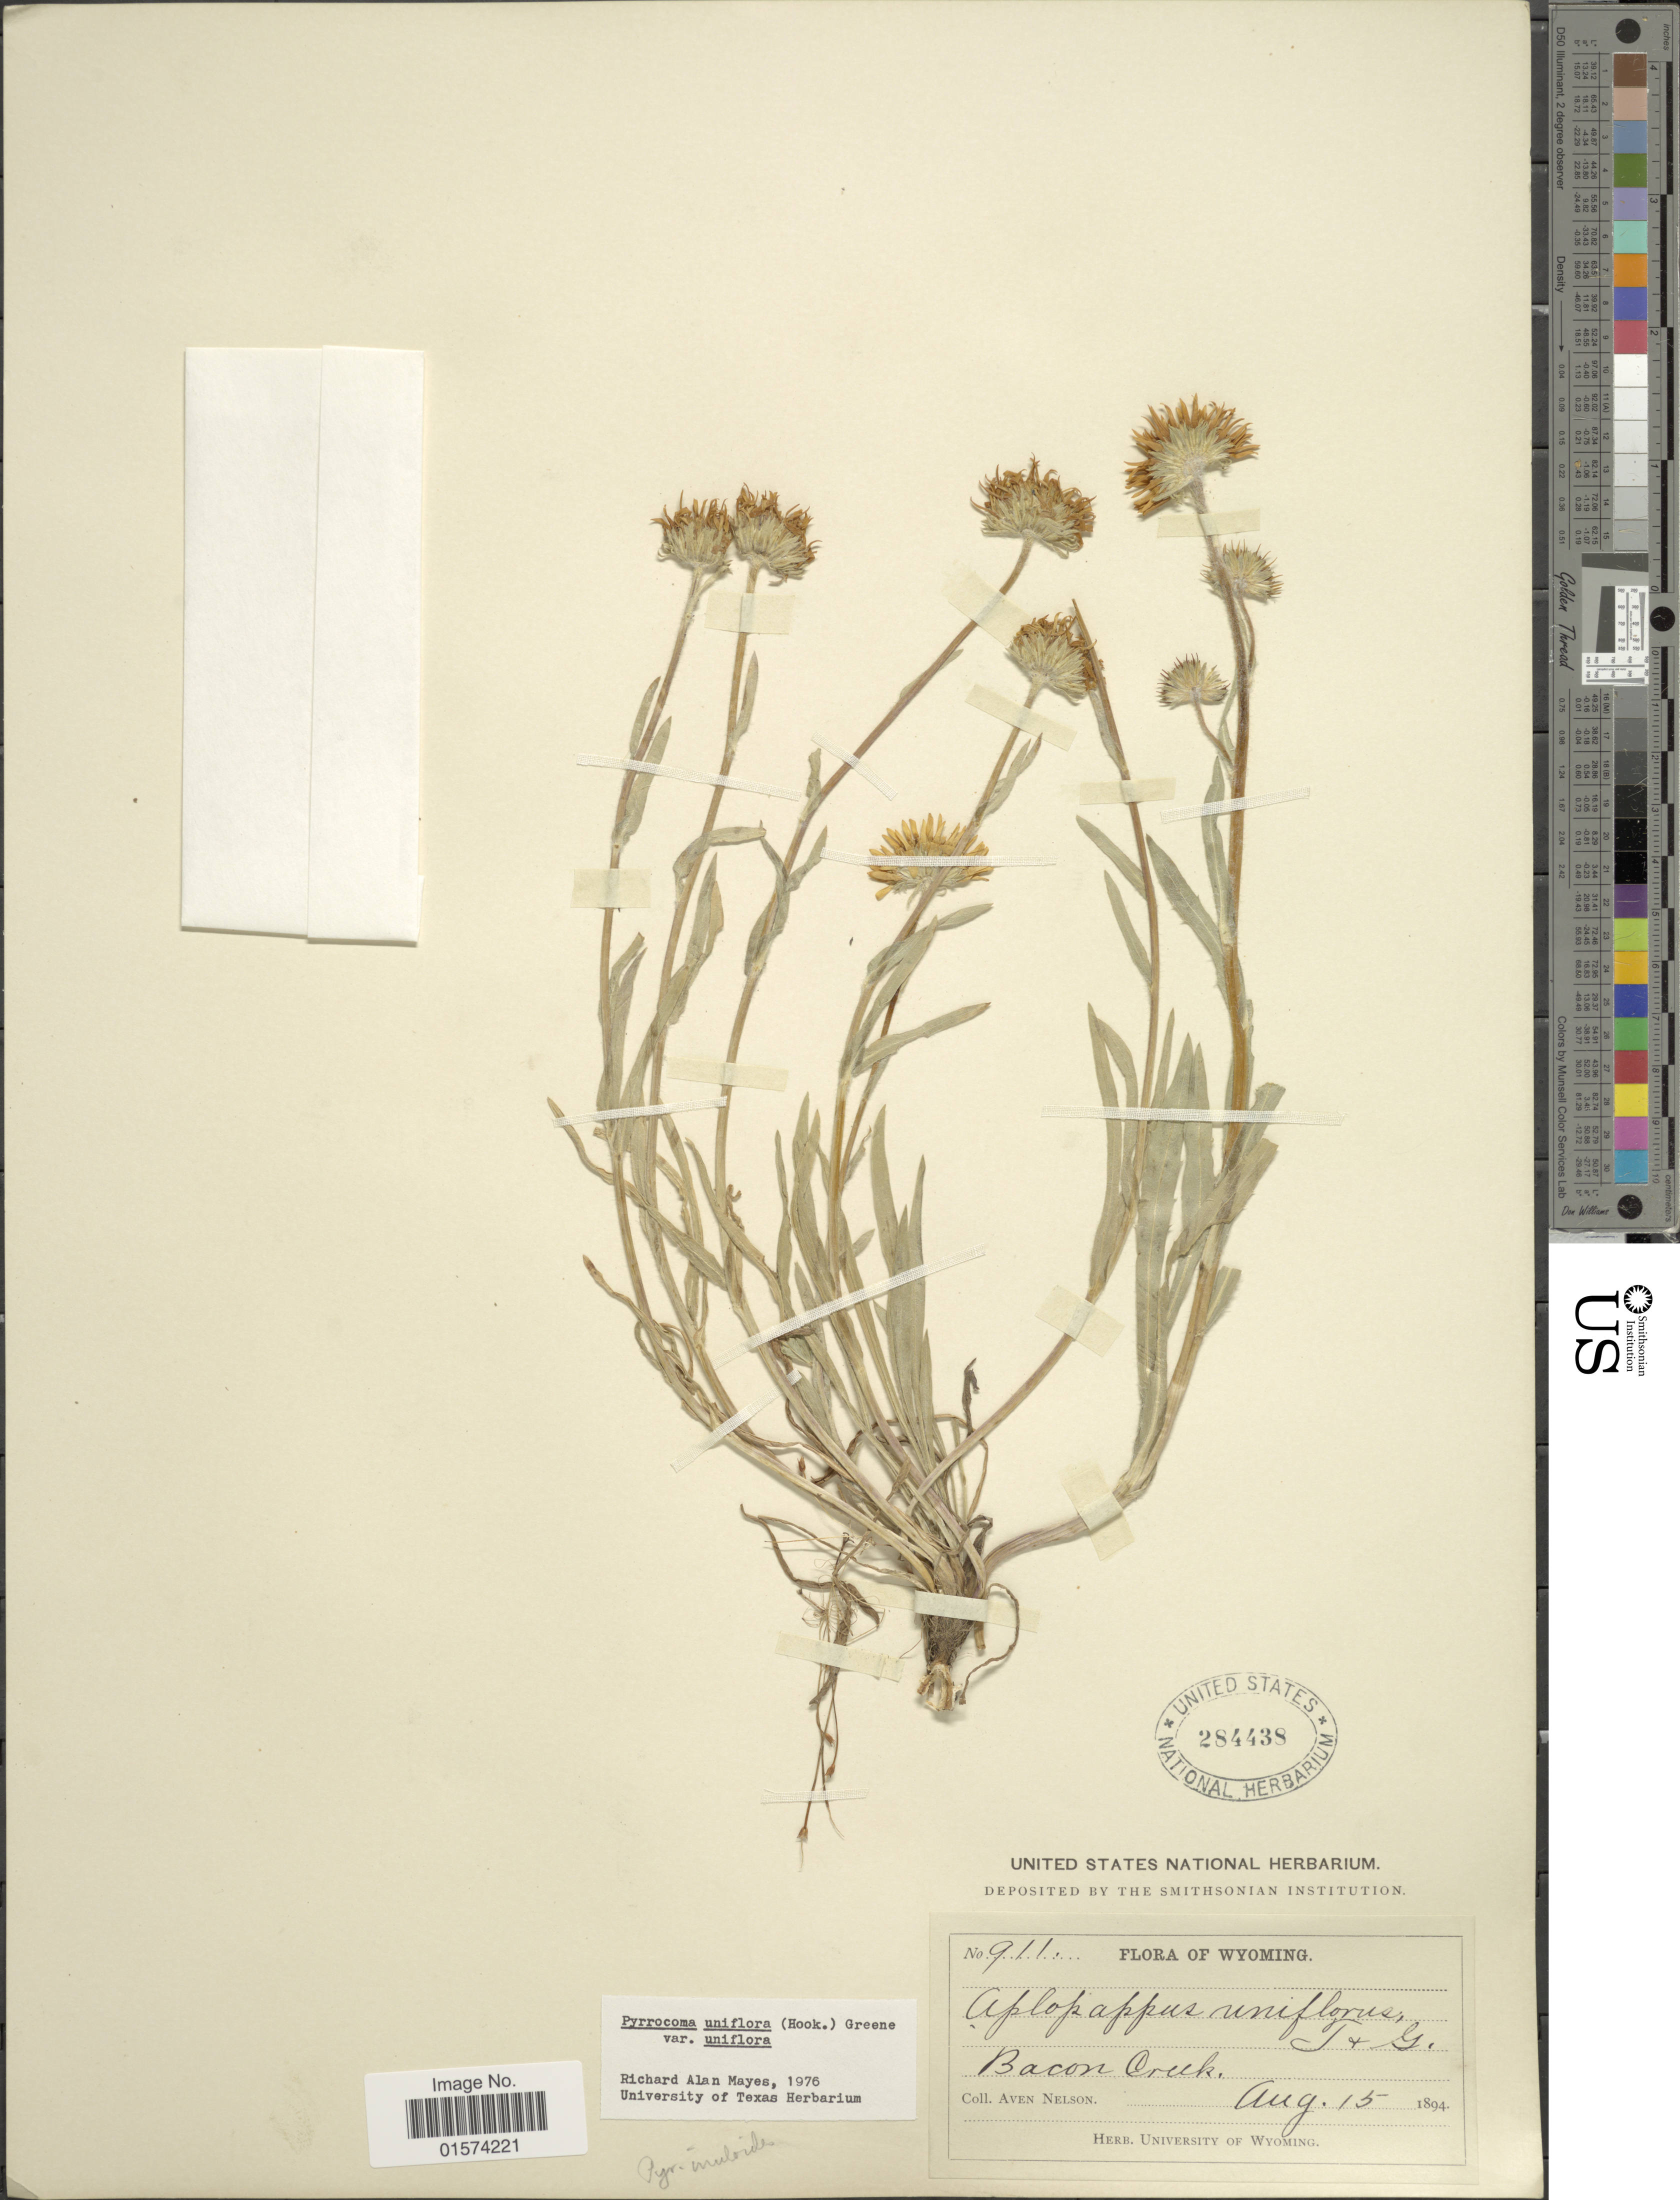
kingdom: Plantae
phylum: Tracheophyta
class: Magnoliopsida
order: Asterales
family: Asteraceae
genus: Pyrrocoma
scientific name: Pyrrocoma uniflora var. uniflora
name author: (Hook.) Greene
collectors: A. Nelson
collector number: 911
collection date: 1894-08-15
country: United States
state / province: Wyoming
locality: Bacon Creek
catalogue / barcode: US 284438